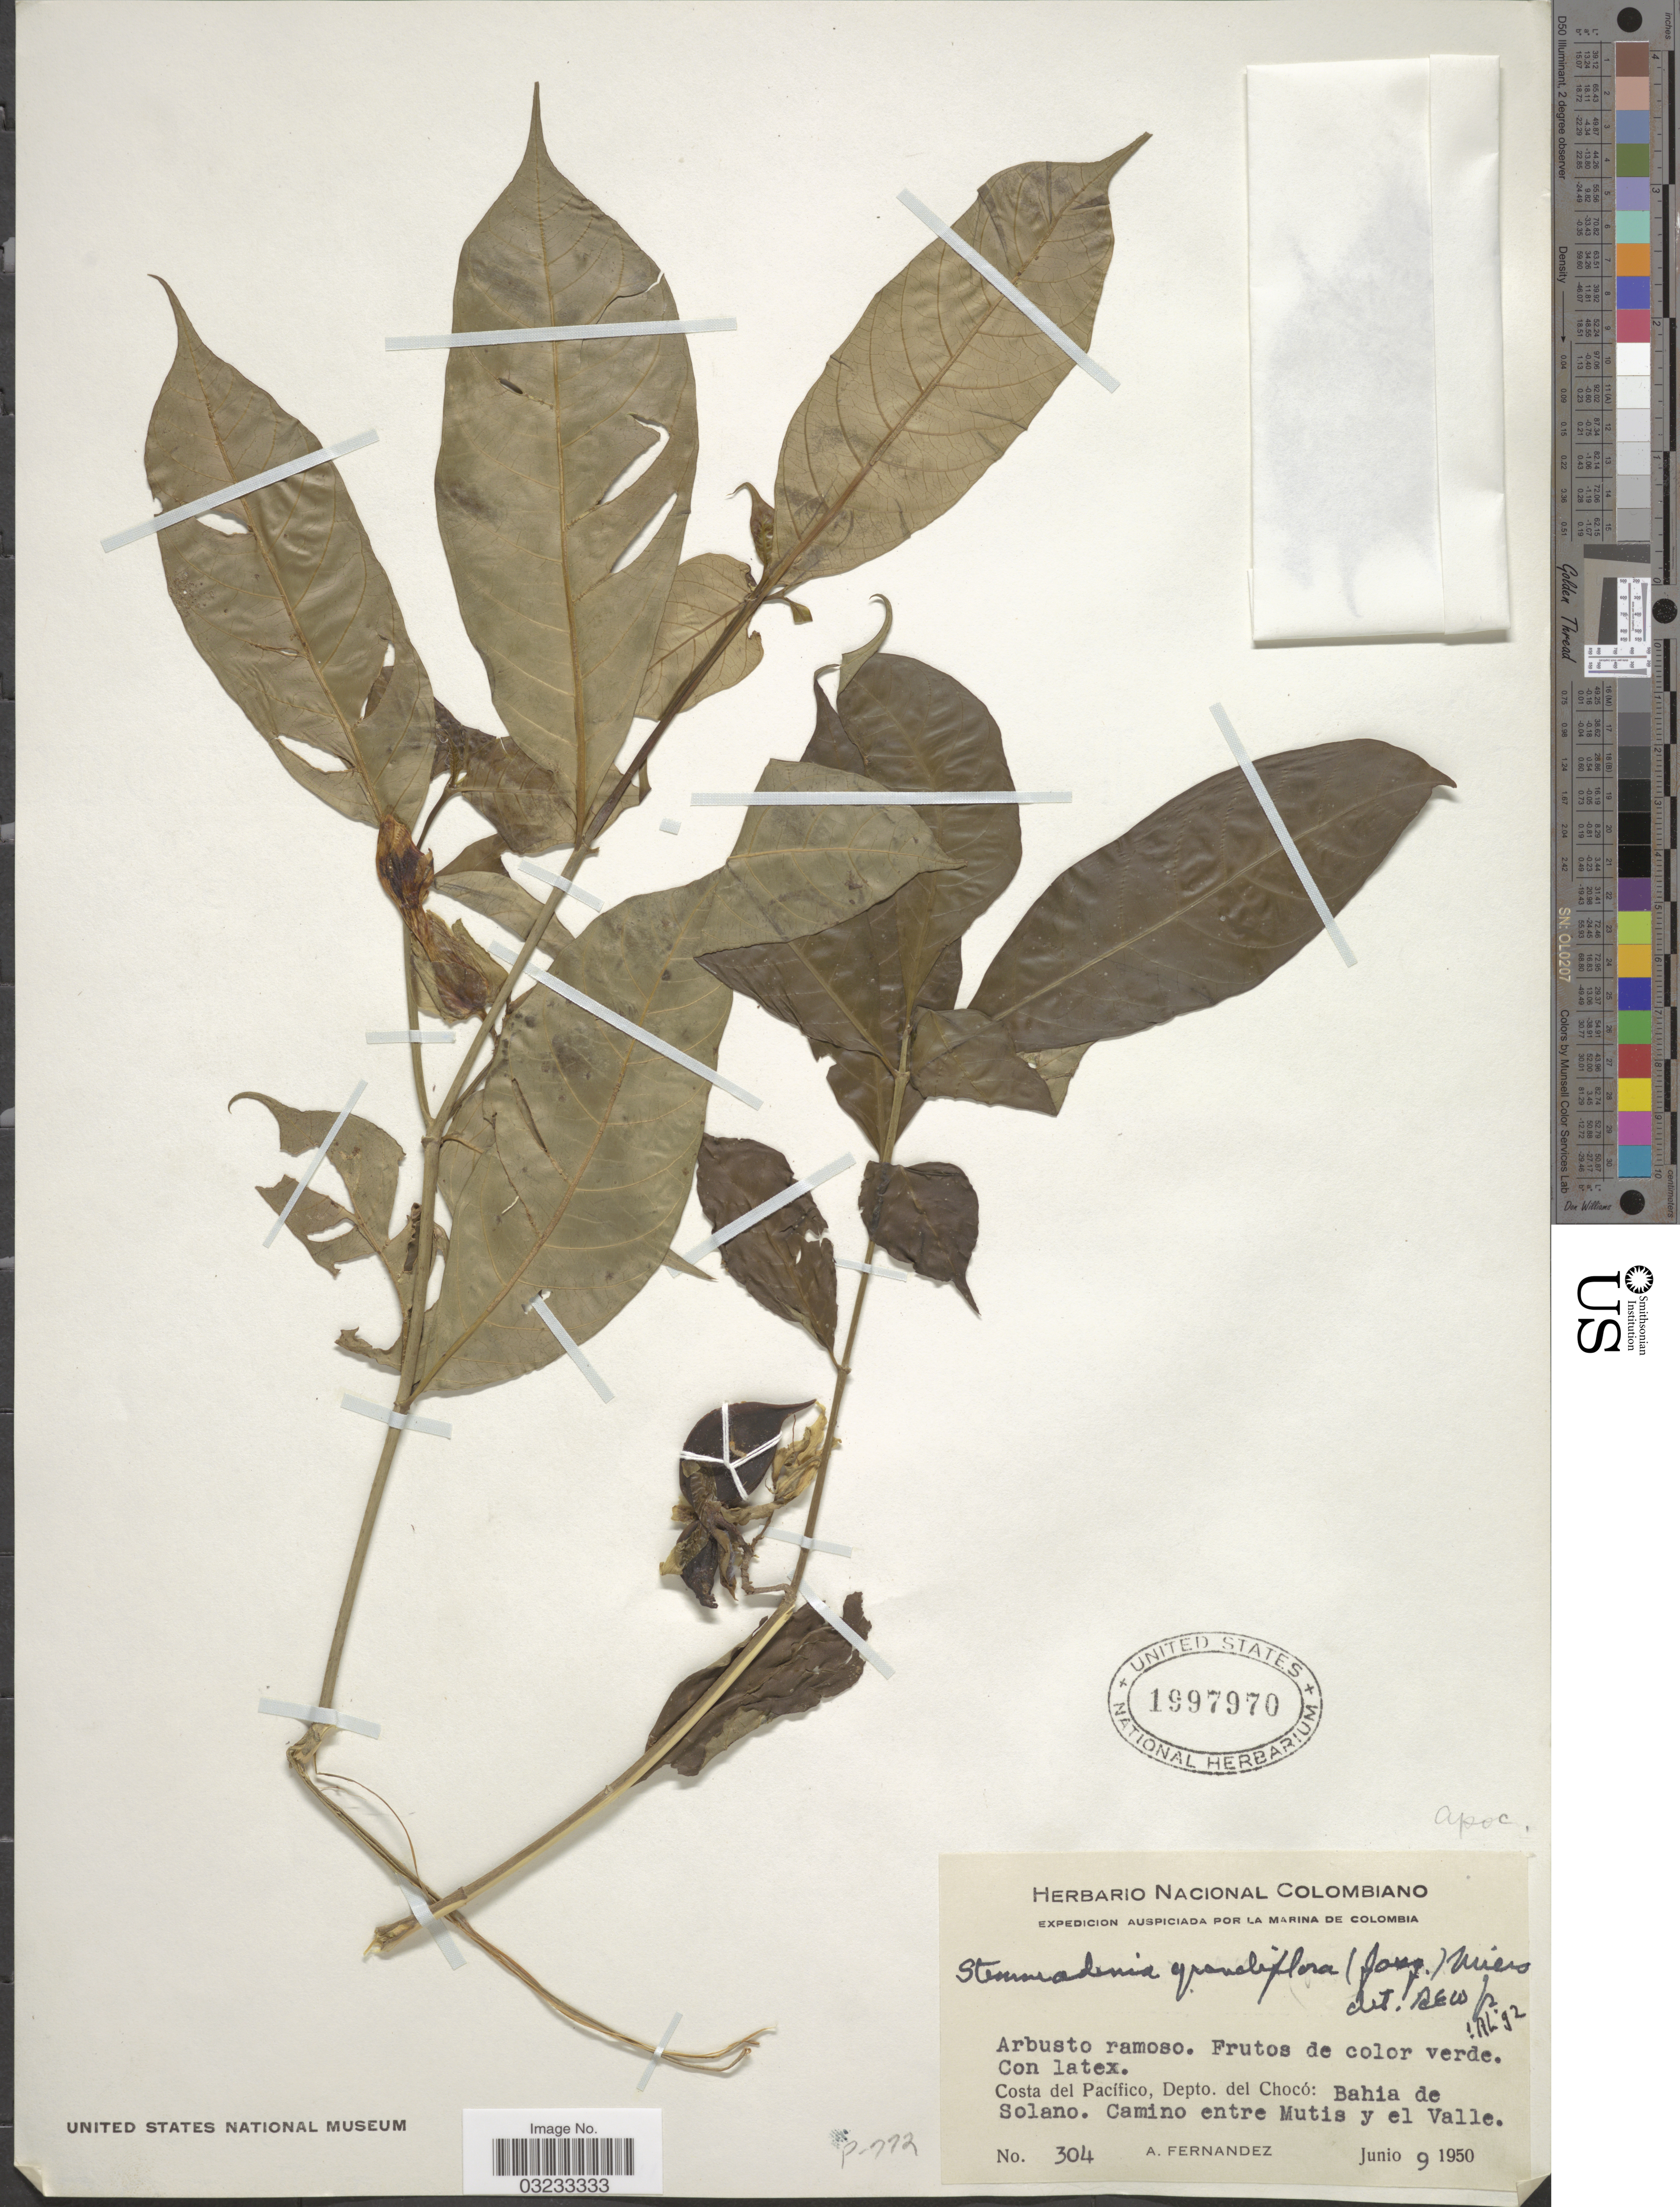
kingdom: Plantae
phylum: Tracheophyta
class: Magnoliopsida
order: Gentianales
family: Apocynaceae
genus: Stemmadenia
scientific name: Stemmadenia grandiflora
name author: (Jacq.) Miers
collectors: A. Fernandez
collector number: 304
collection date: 1950-06-09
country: Colombia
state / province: Chocó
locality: Costa del Pacífico, Depto. del Chocó: Bahia de Solano. Camino entre Mutis y el Valle.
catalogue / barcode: US 1997970